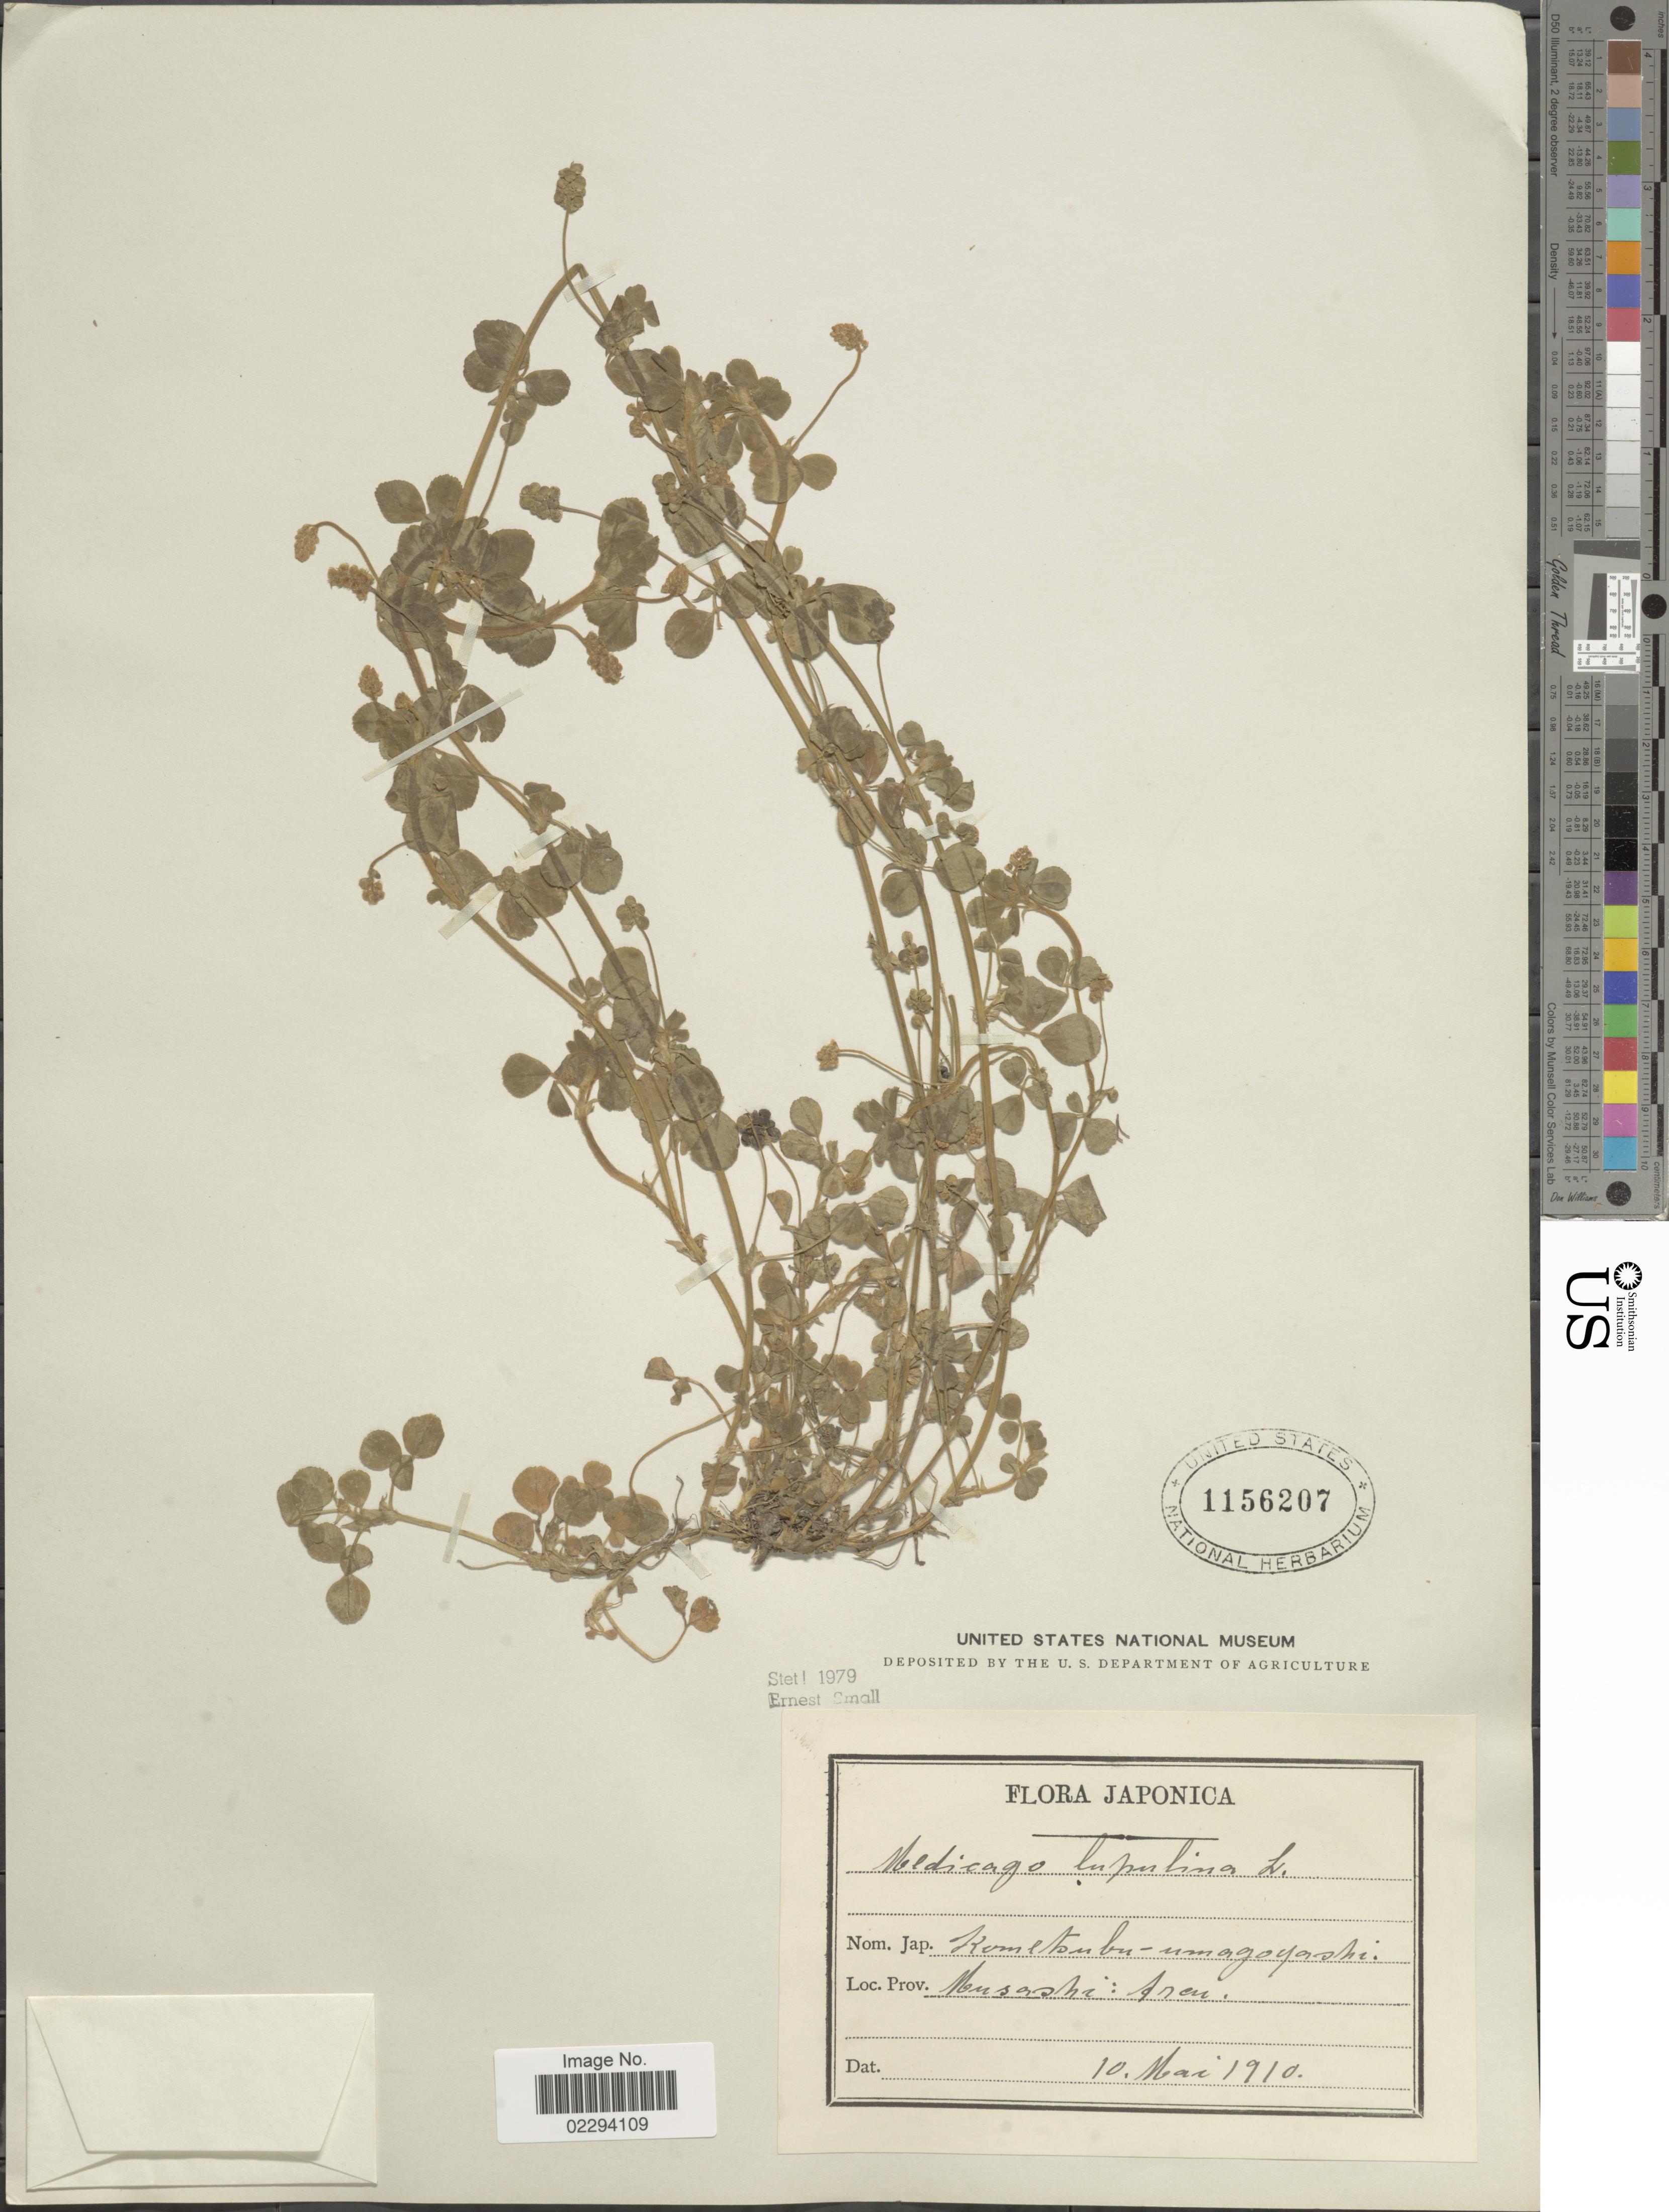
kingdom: Plantae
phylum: Tracheophyta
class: Magnoliopsida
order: Fabales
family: Fabaceae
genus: Medicago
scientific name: Medicago lupulina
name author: L.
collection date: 1910-05-10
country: Japan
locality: Japonica. Musashi: Aren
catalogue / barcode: US 1156207